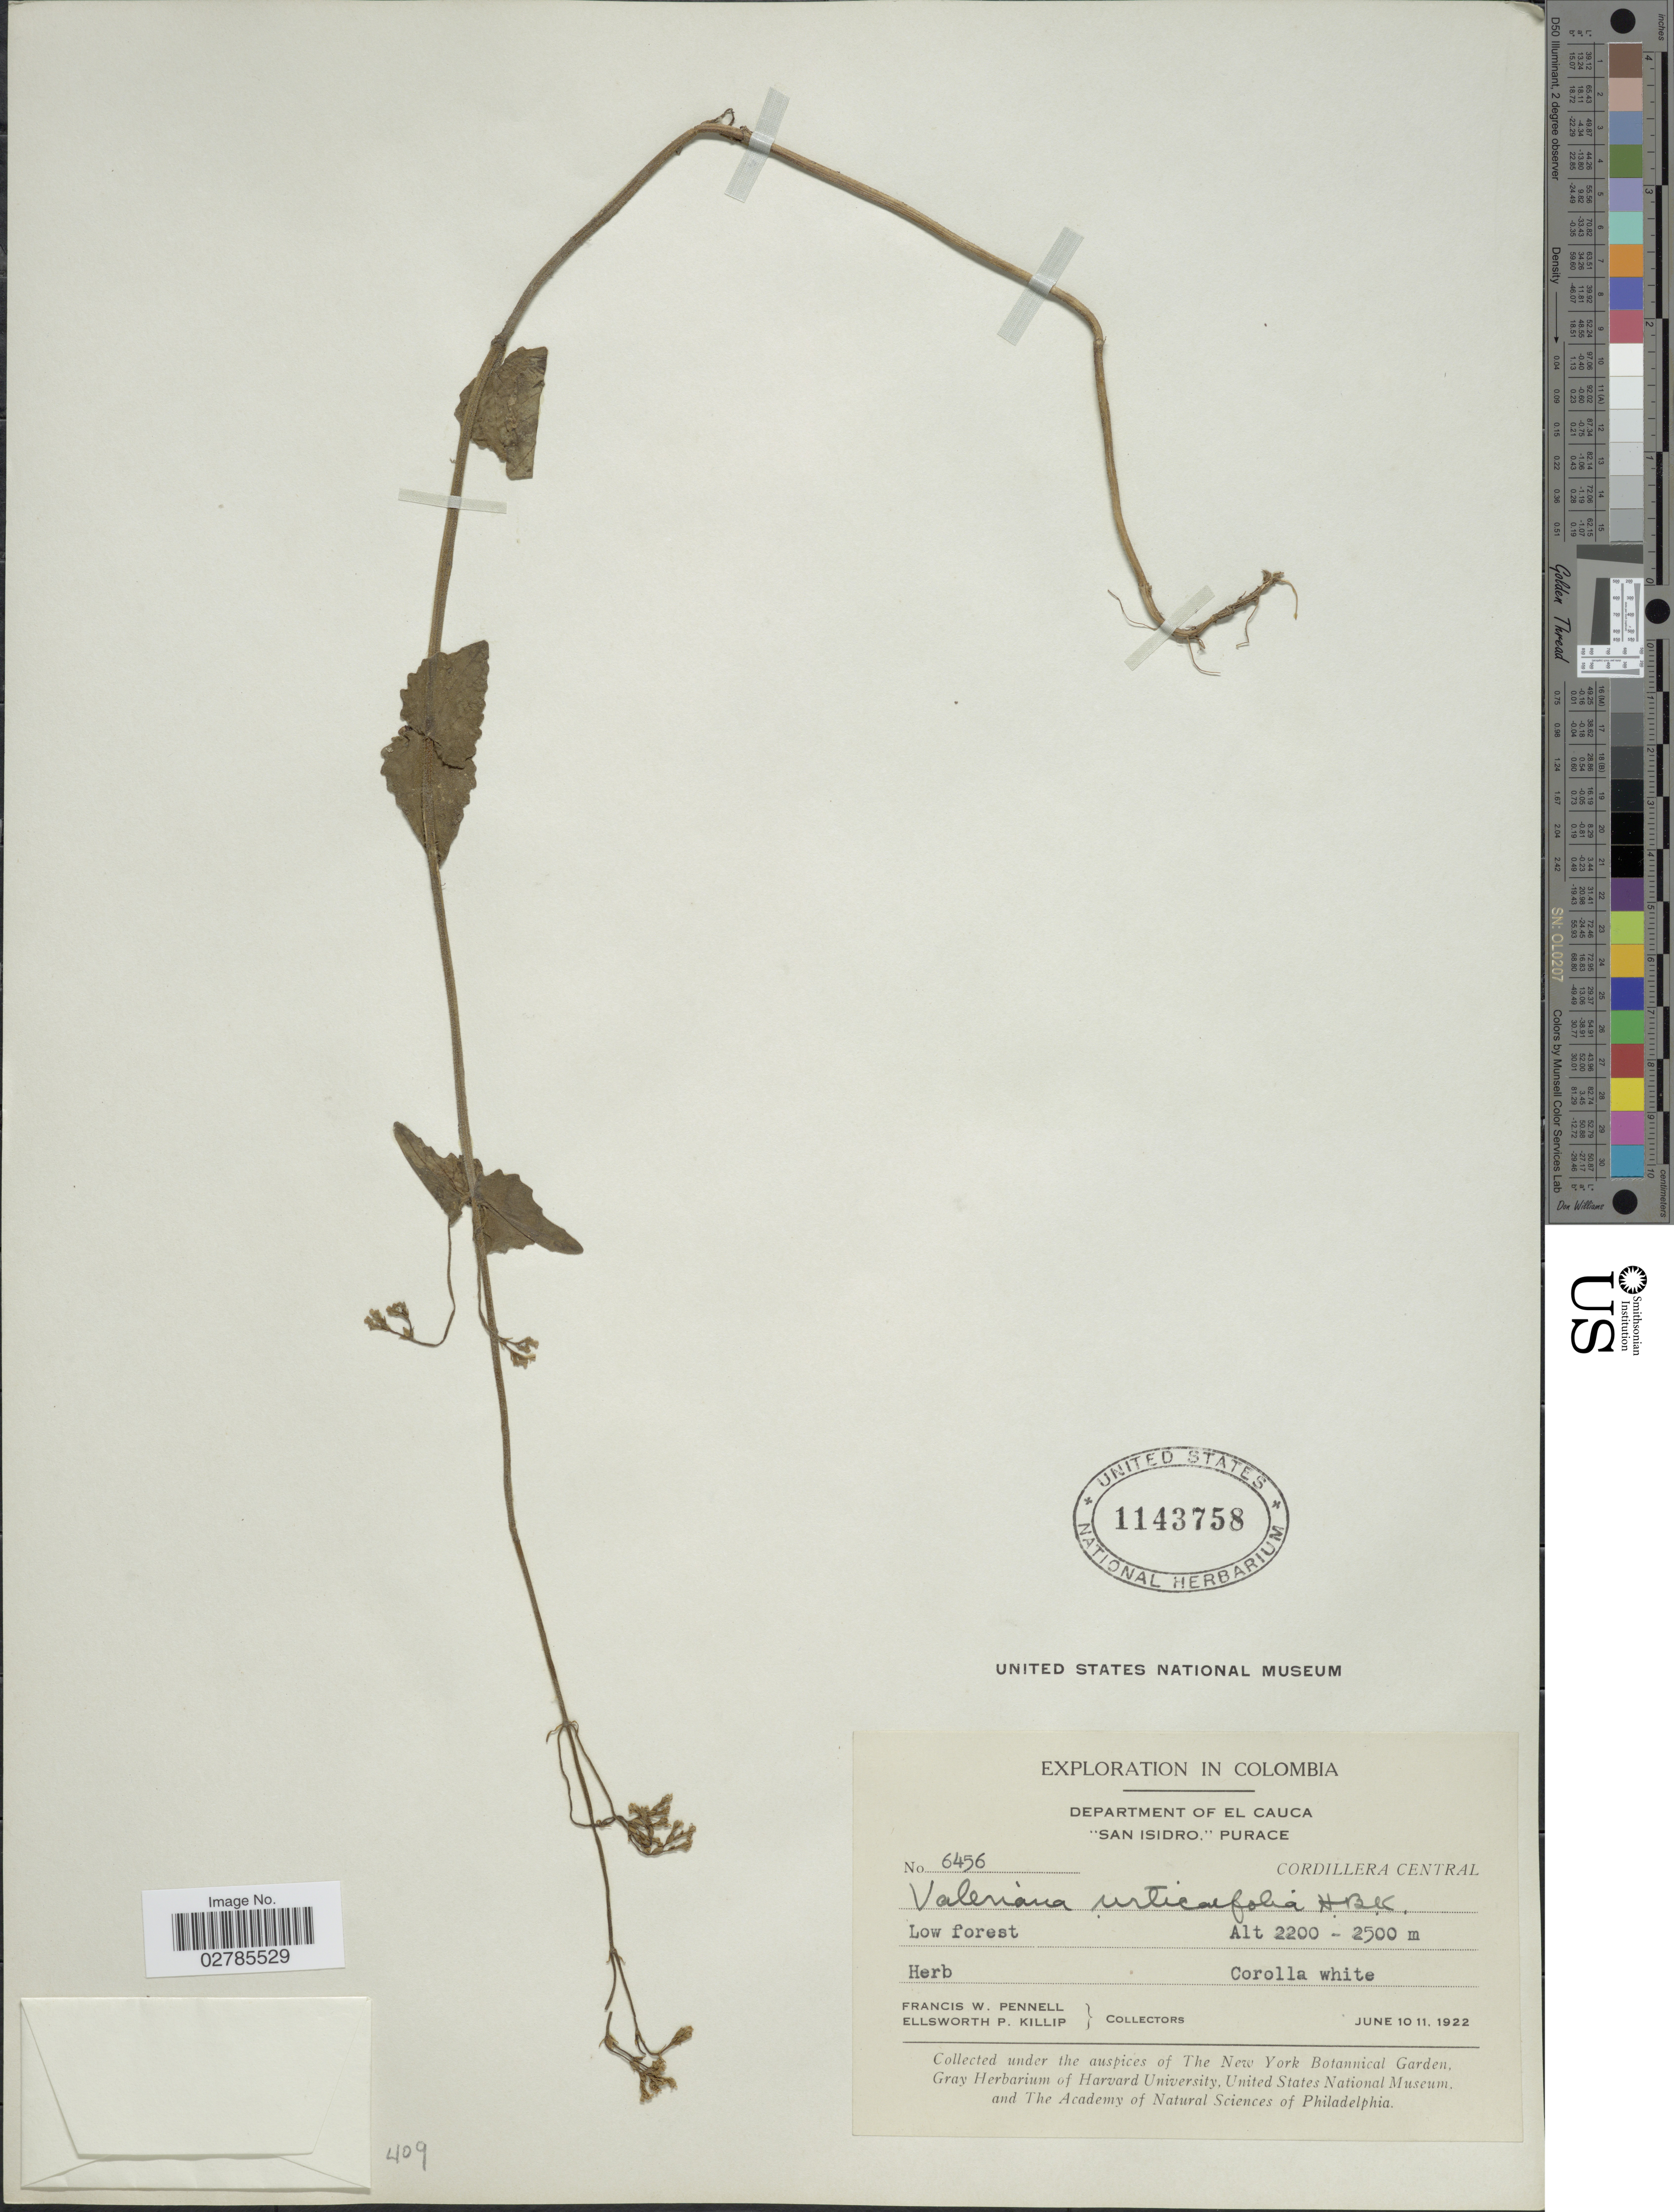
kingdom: Plantae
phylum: Tracheophyta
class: Magnoliopsida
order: Dipsacales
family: Caprifoliaceae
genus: Valeriana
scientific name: Valeriana urticaefolia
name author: Kunth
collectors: F. W. Pennell & E. P. Killip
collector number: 6456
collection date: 1922-06-10/1922-06-11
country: Colombia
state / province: Cauca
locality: Department of El Cauca. "San Isidro," Purace. Cordillera Central.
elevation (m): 2200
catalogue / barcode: US 1143758